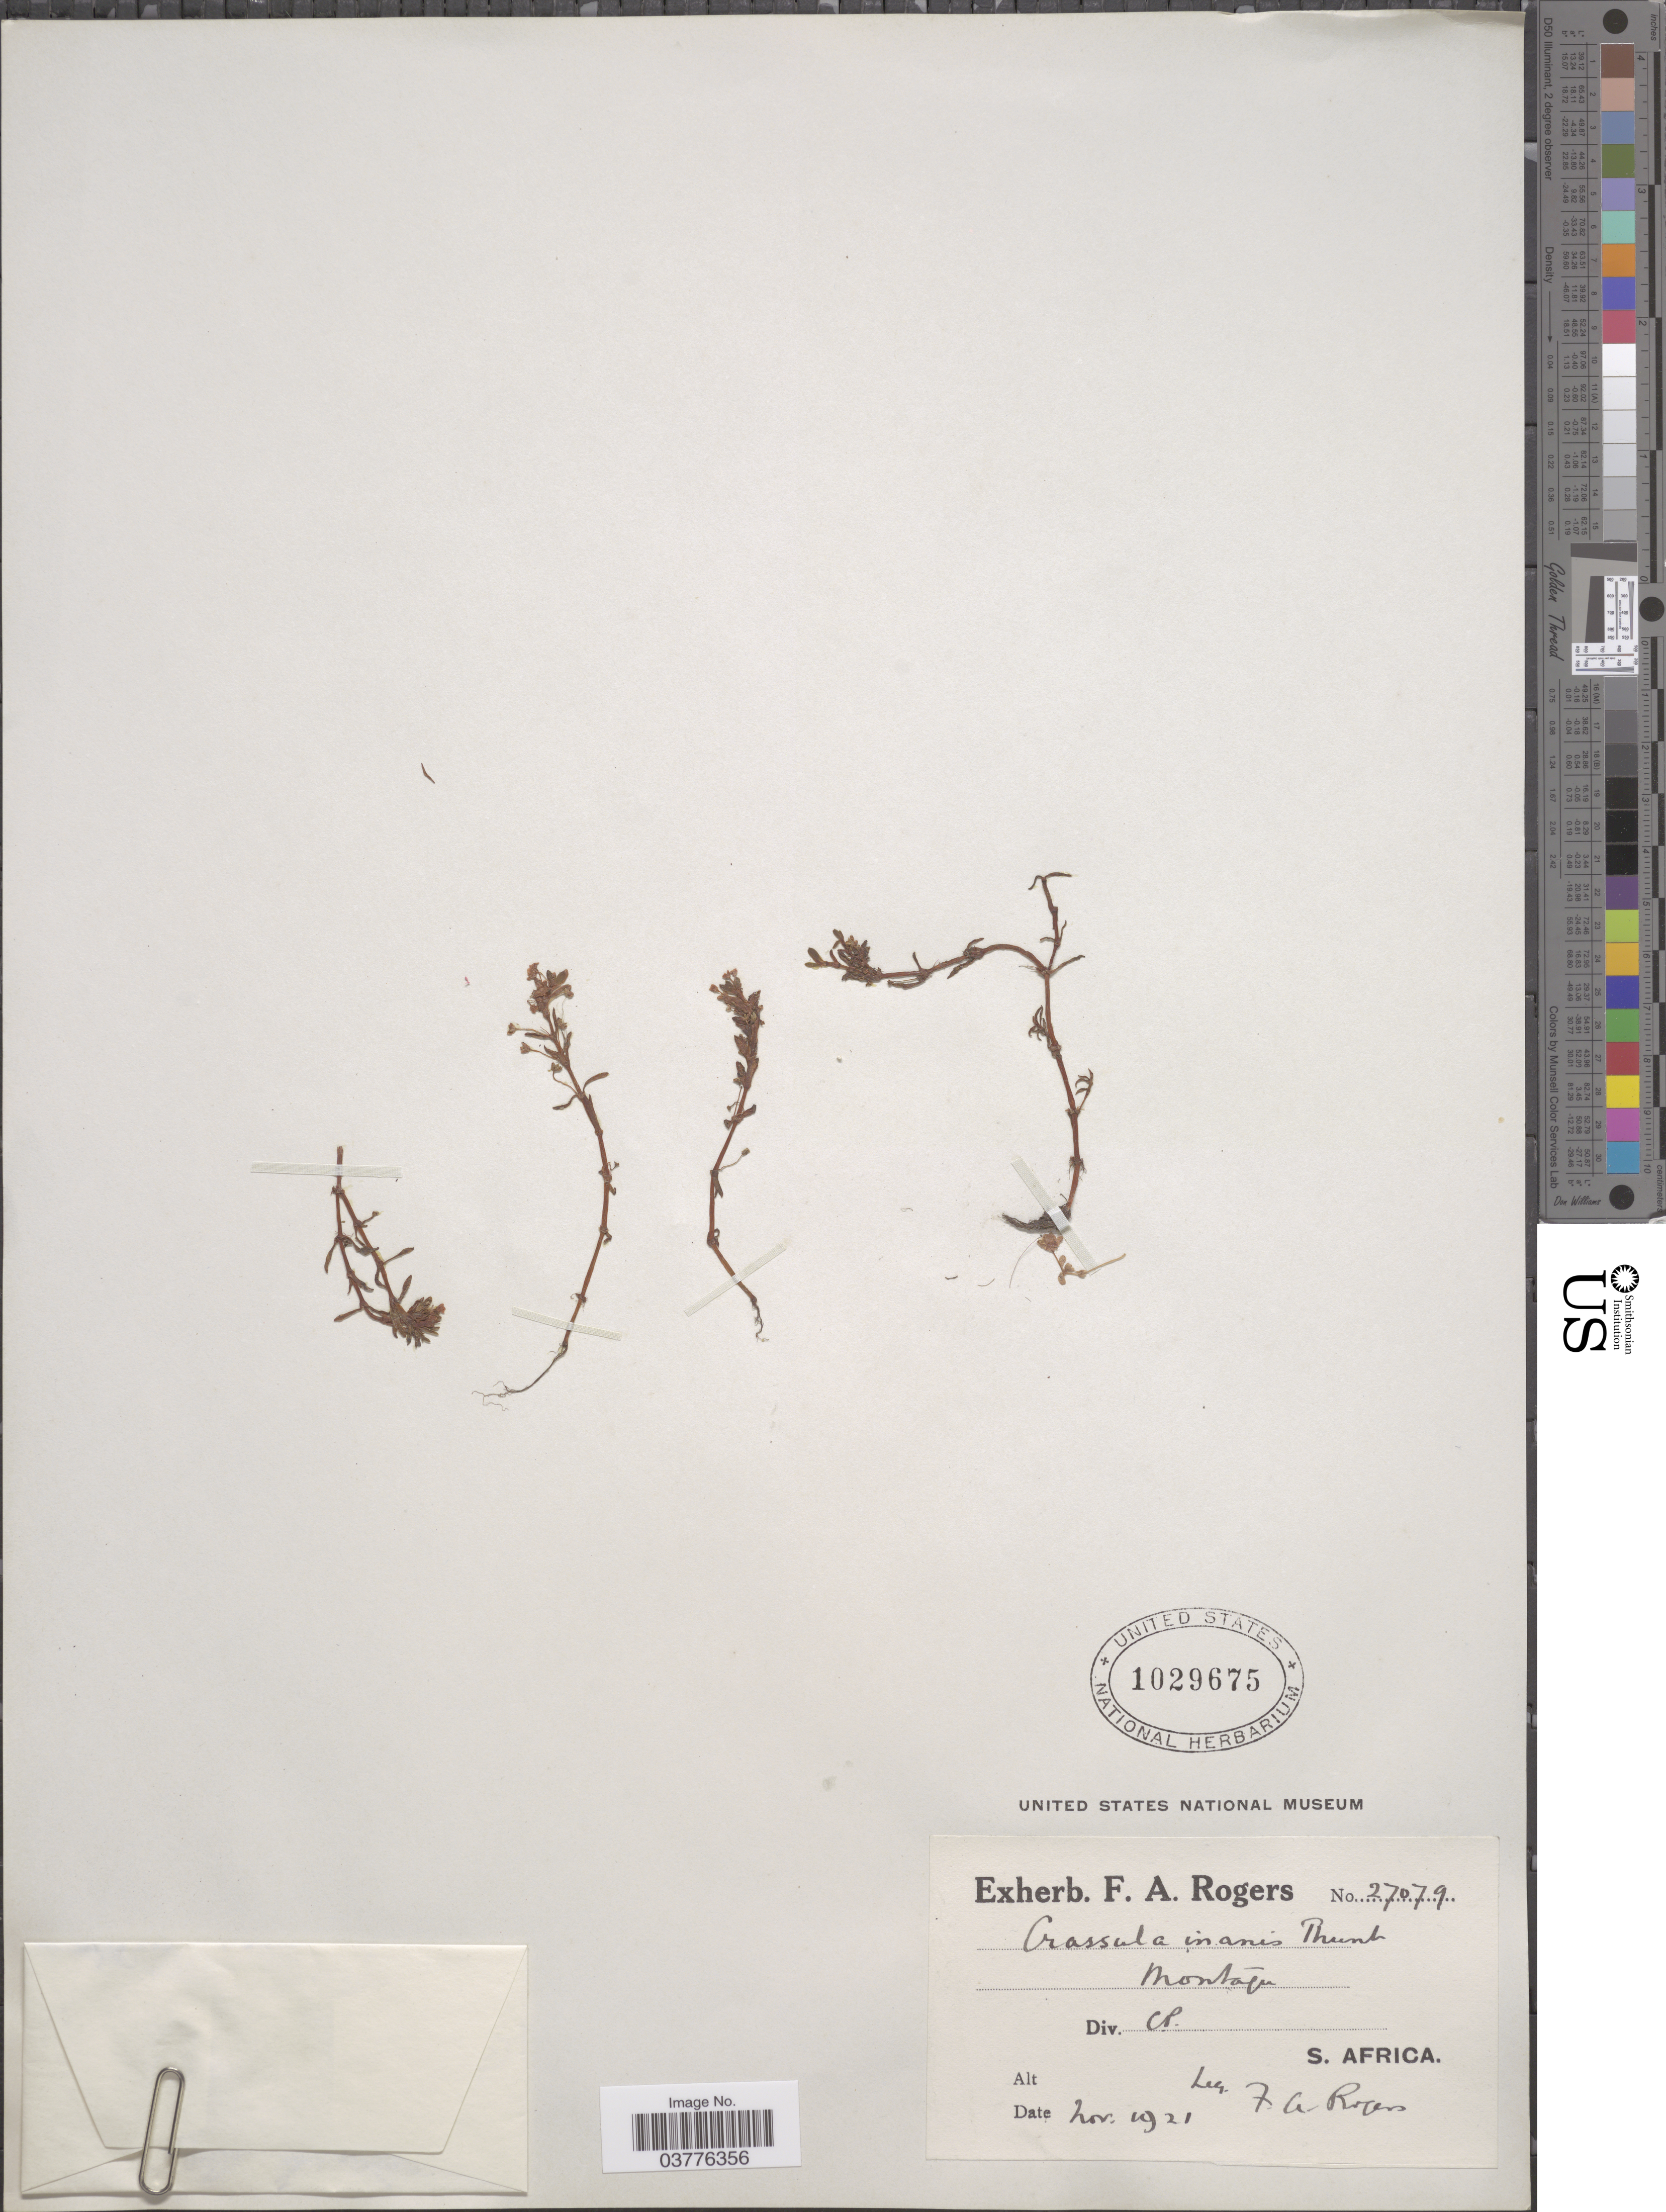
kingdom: Plantae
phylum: Tracheophyta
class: Magnoliopsida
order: Saxifragales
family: Crassulaceae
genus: Crassula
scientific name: Crassula inanis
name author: Thunb.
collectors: F. A. Rogers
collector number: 27079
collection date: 1921-11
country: South Africa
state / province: Western Cape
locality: Div. C.P. S. Africa. Montagu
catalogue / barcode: US 1029675